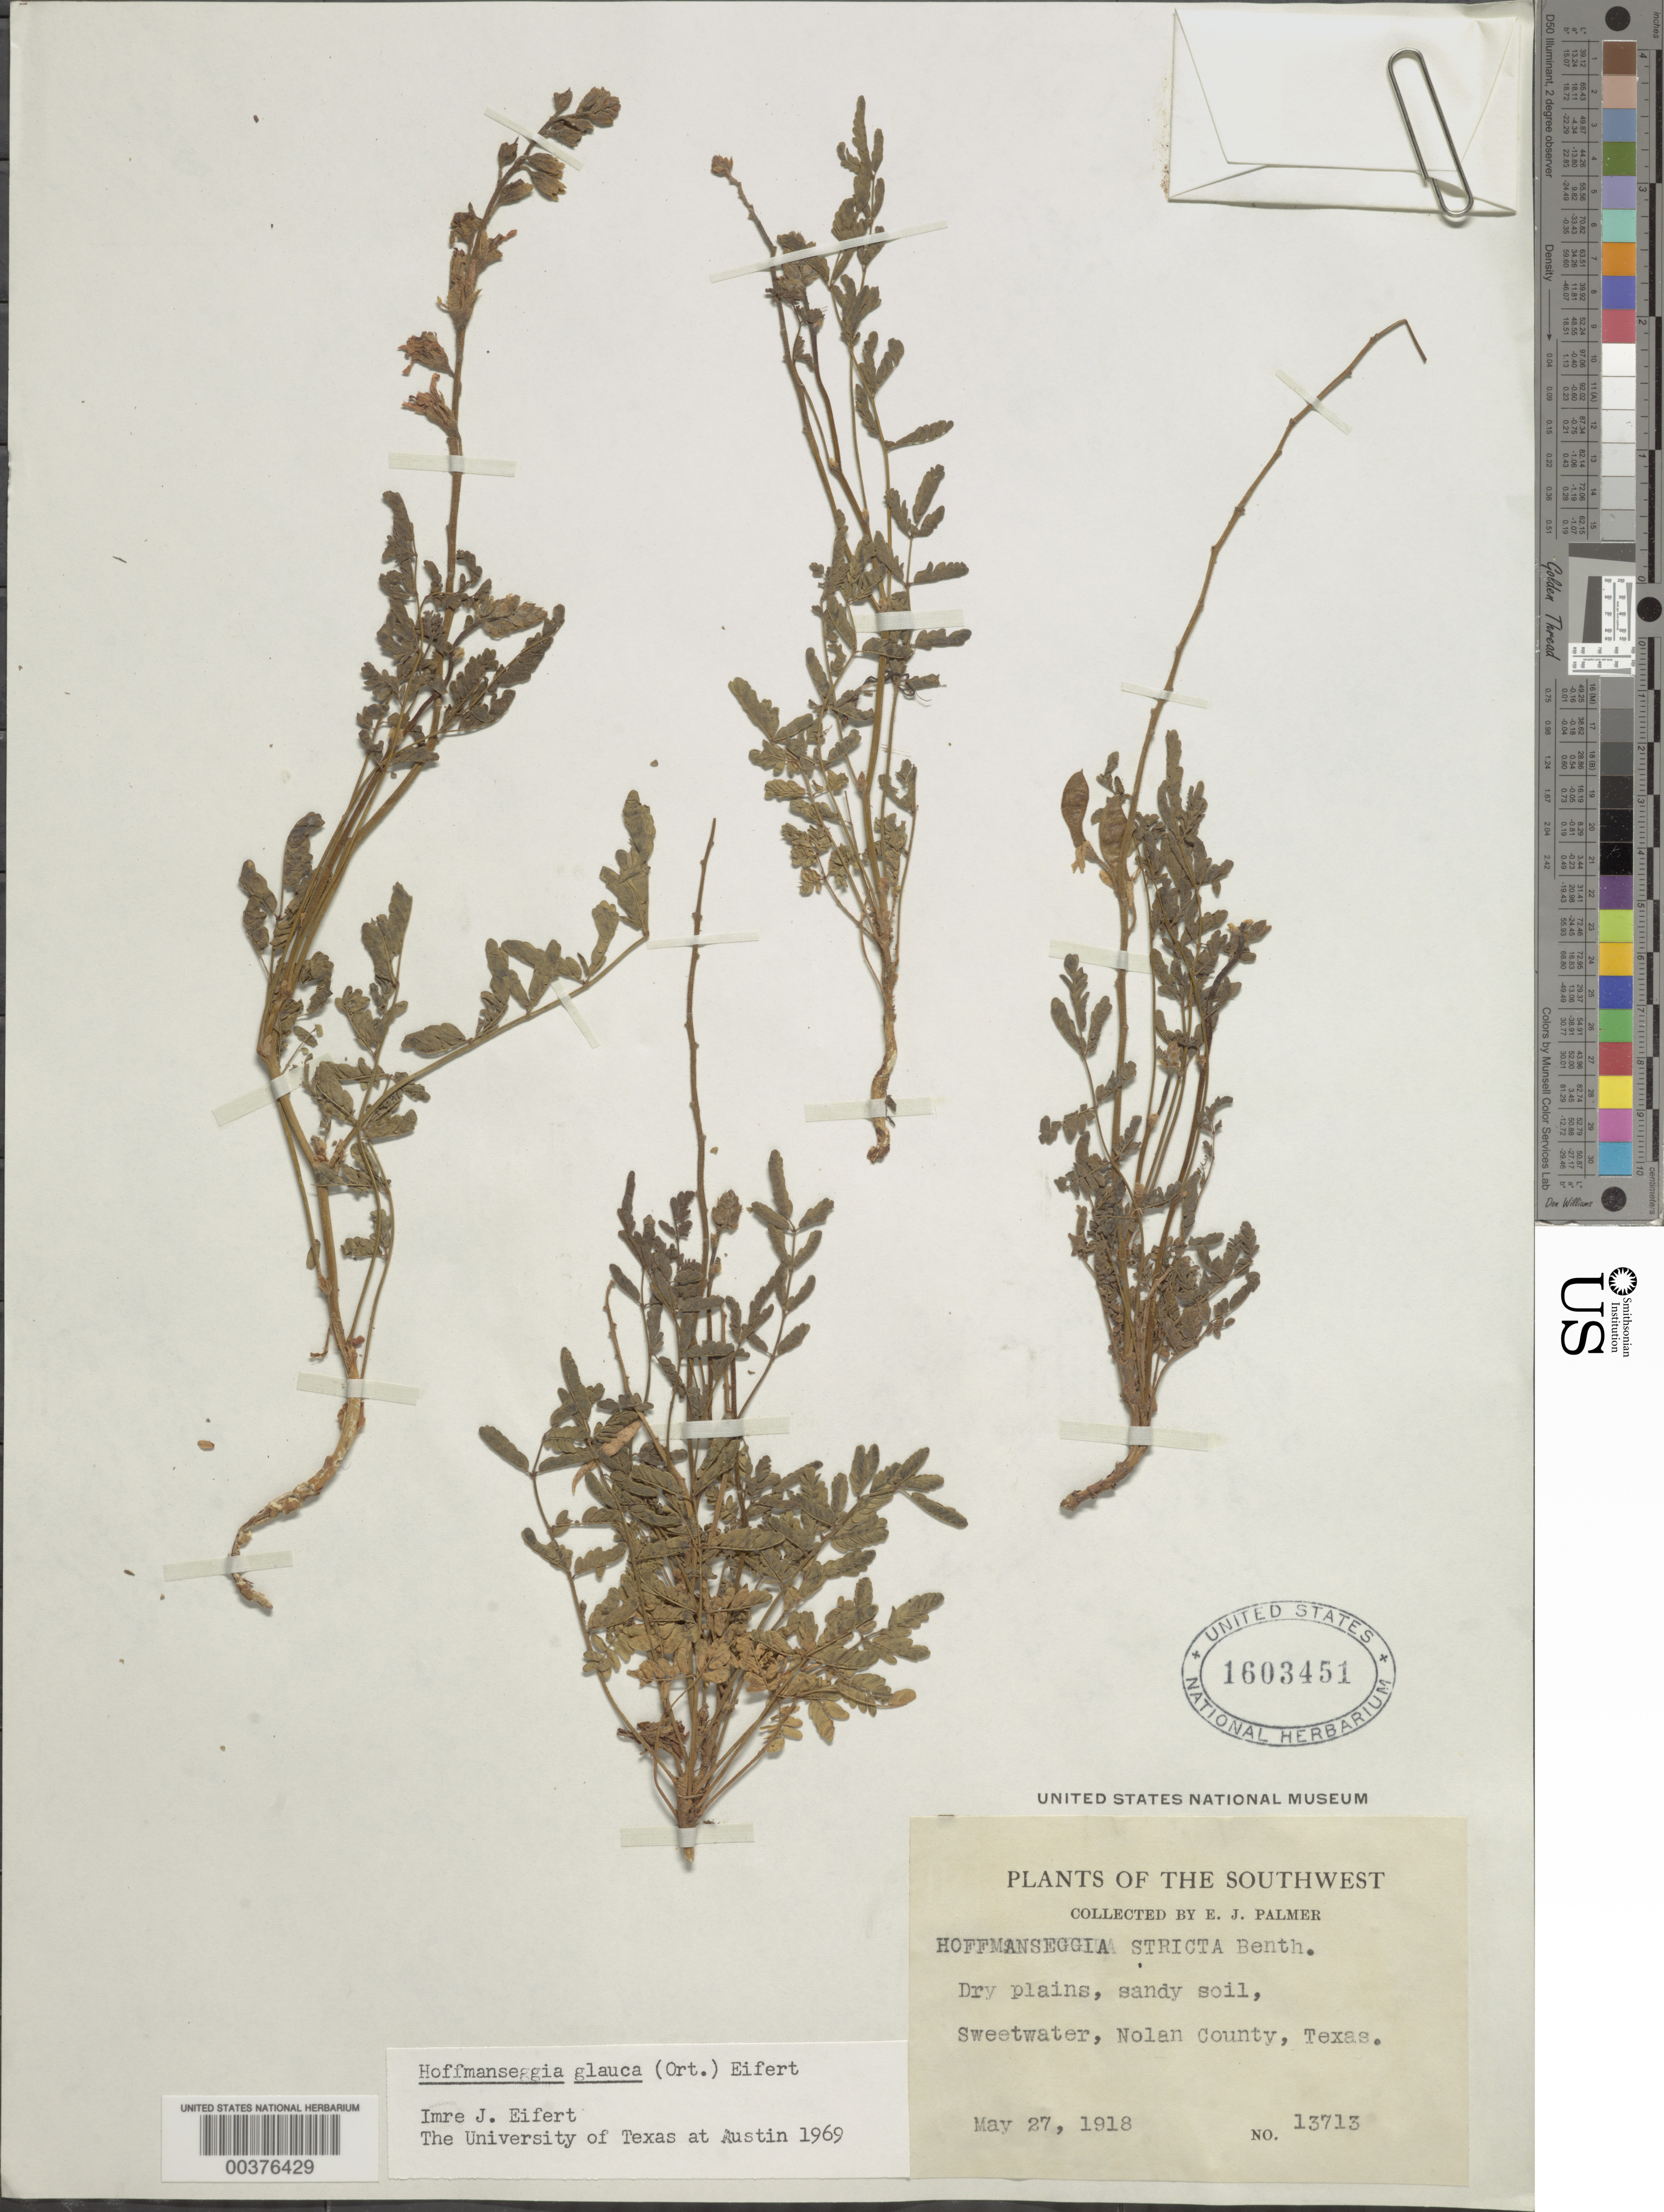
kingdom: Plantae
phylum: Tracheophyta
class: Magnoliopsida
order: Fabales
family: Fabaceae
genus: Hoffmannseggia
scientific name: Hoffmannseggia glauca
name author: (Ortega) Eifert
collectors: E. J. Palmer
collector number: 13713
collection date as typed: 27 May 1918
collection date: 1918-05-27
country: United States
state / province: Texas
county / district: Nolan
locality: Sweetwater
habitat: Dry plains, sandy soil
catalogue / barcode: US 1603451